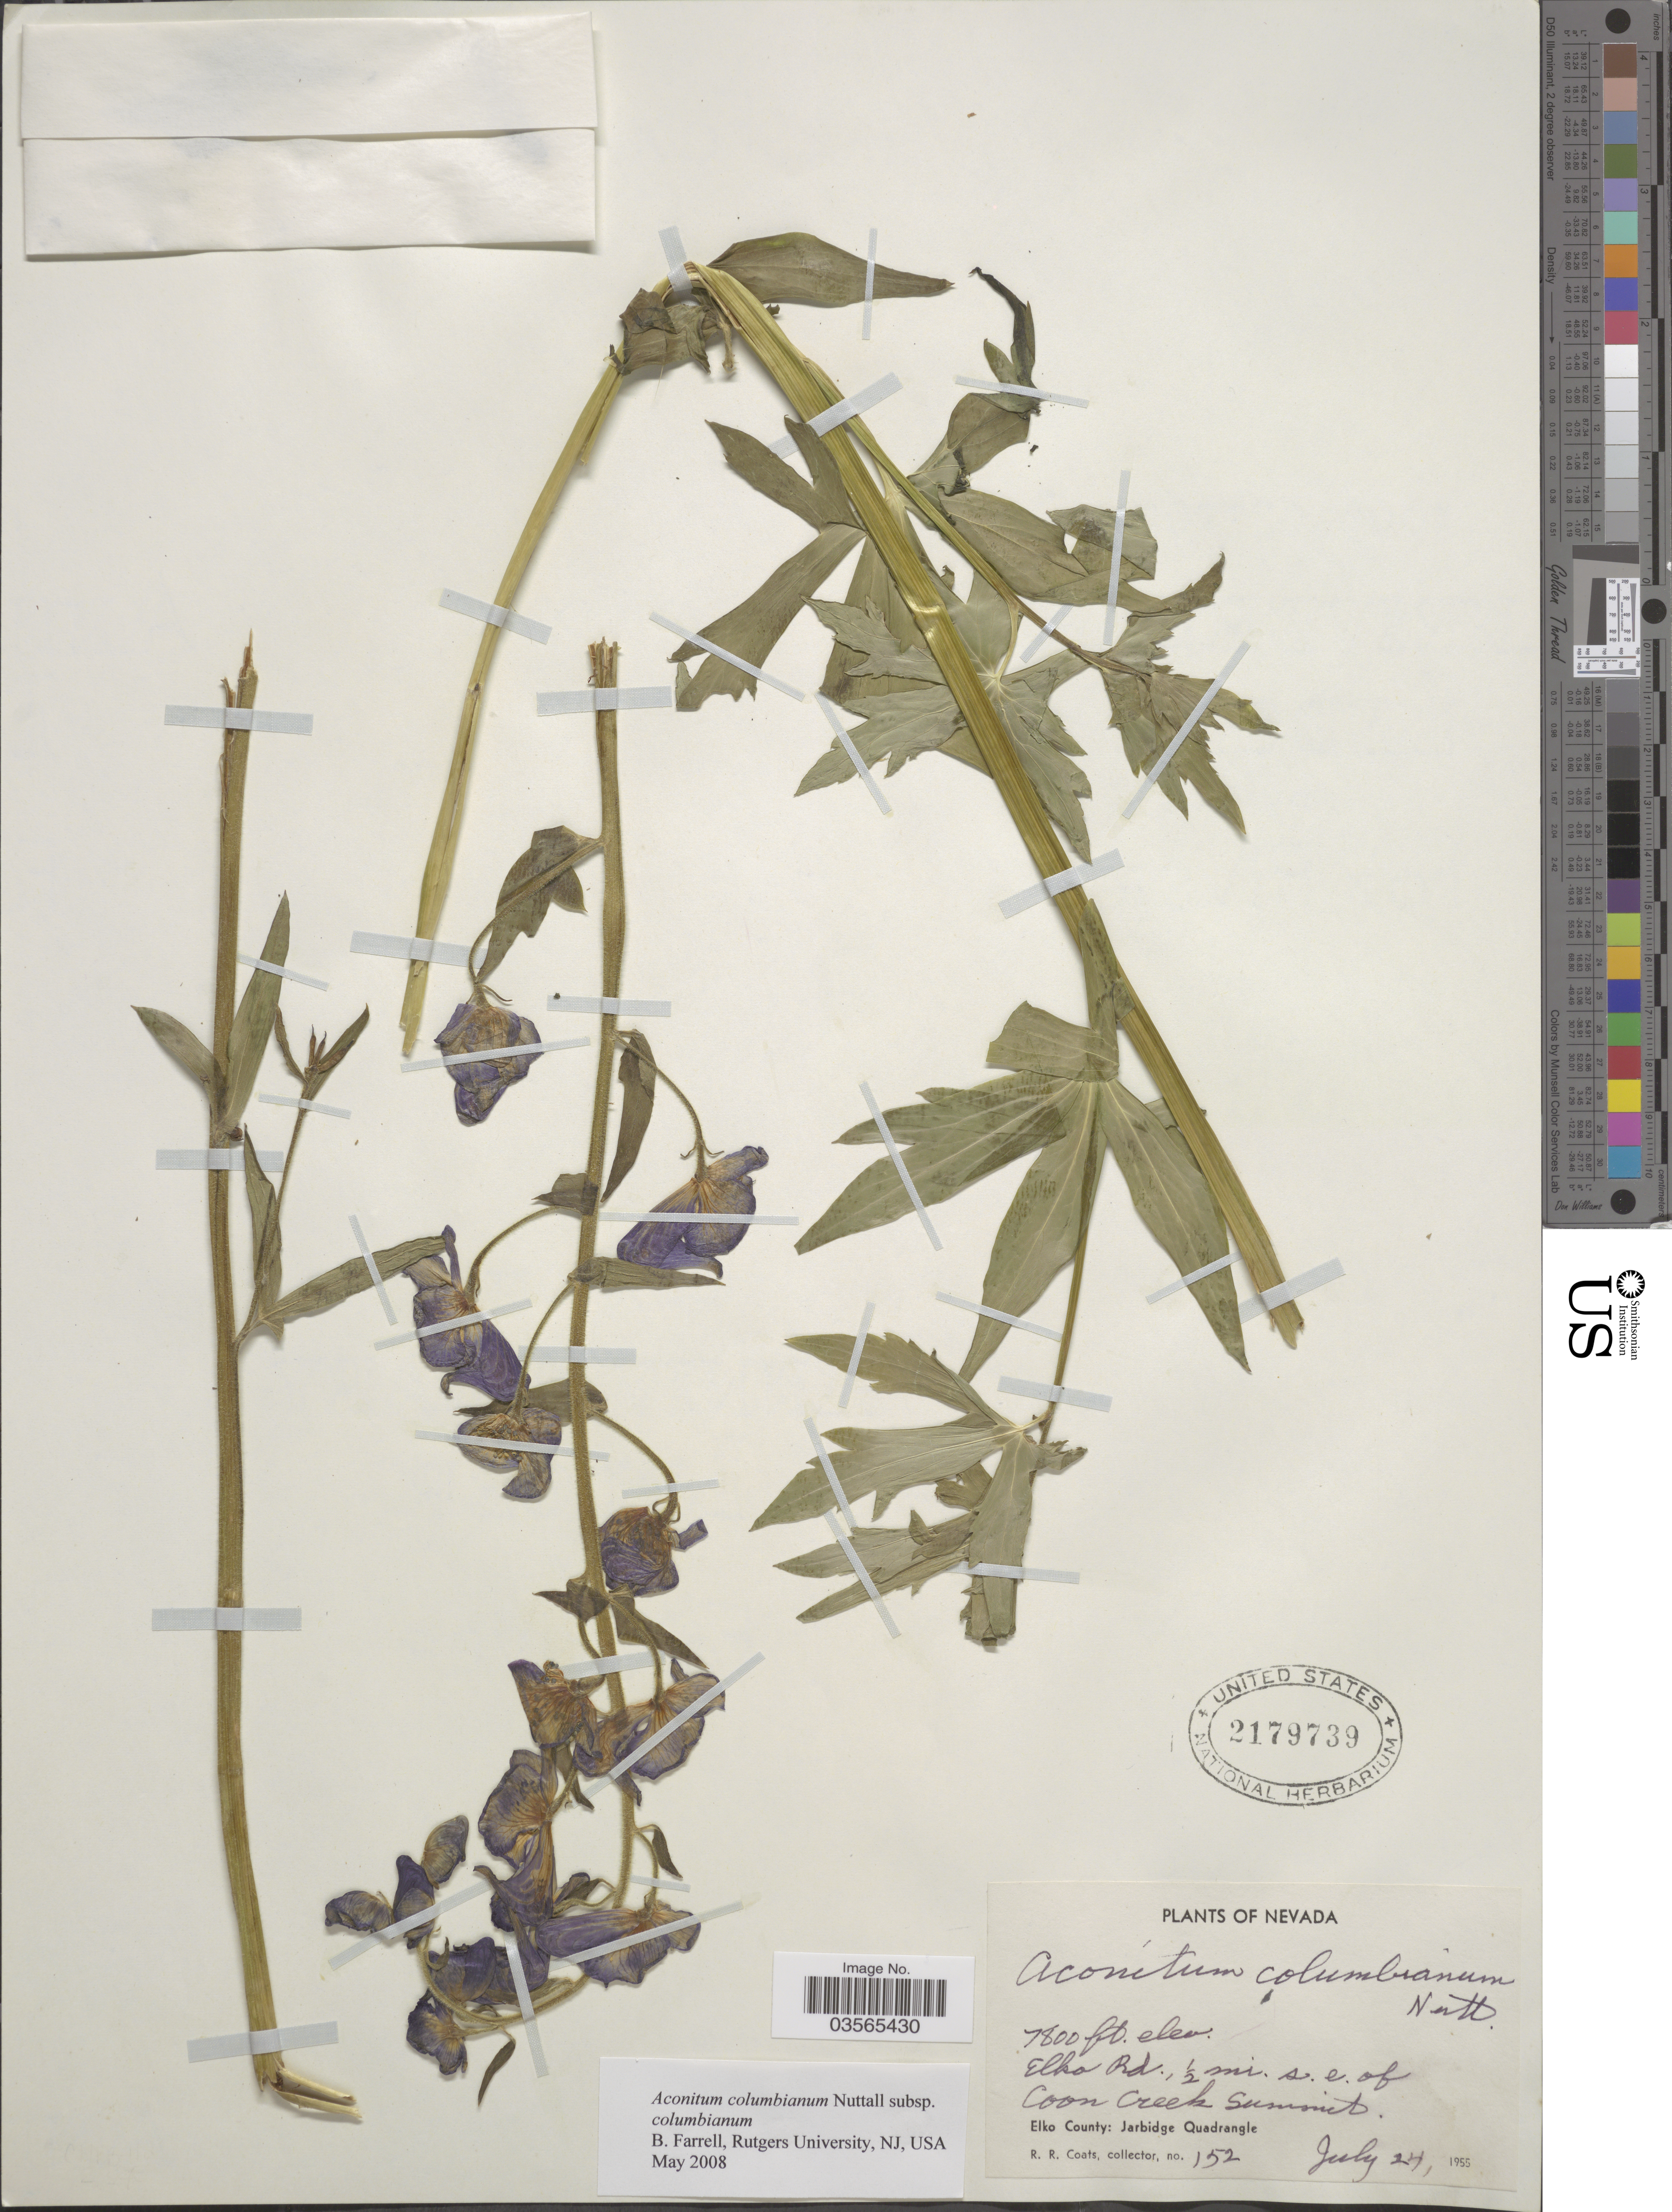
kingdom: Plantae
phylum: Tracheophyta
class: Magnoliopsida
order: Ranunculales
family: Ranunculaceae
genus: Aconitum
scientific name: Aconitum columbianum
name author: Nutt.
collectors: R. Coats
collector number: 152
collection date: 1955-07-24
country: United States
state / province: Nevada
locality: Elko Rd., ½ mi. s.e. of Coon Creek Summit. Elko County: Jarbridge Quadrangle.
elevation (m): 2377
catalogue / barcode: US 2179739